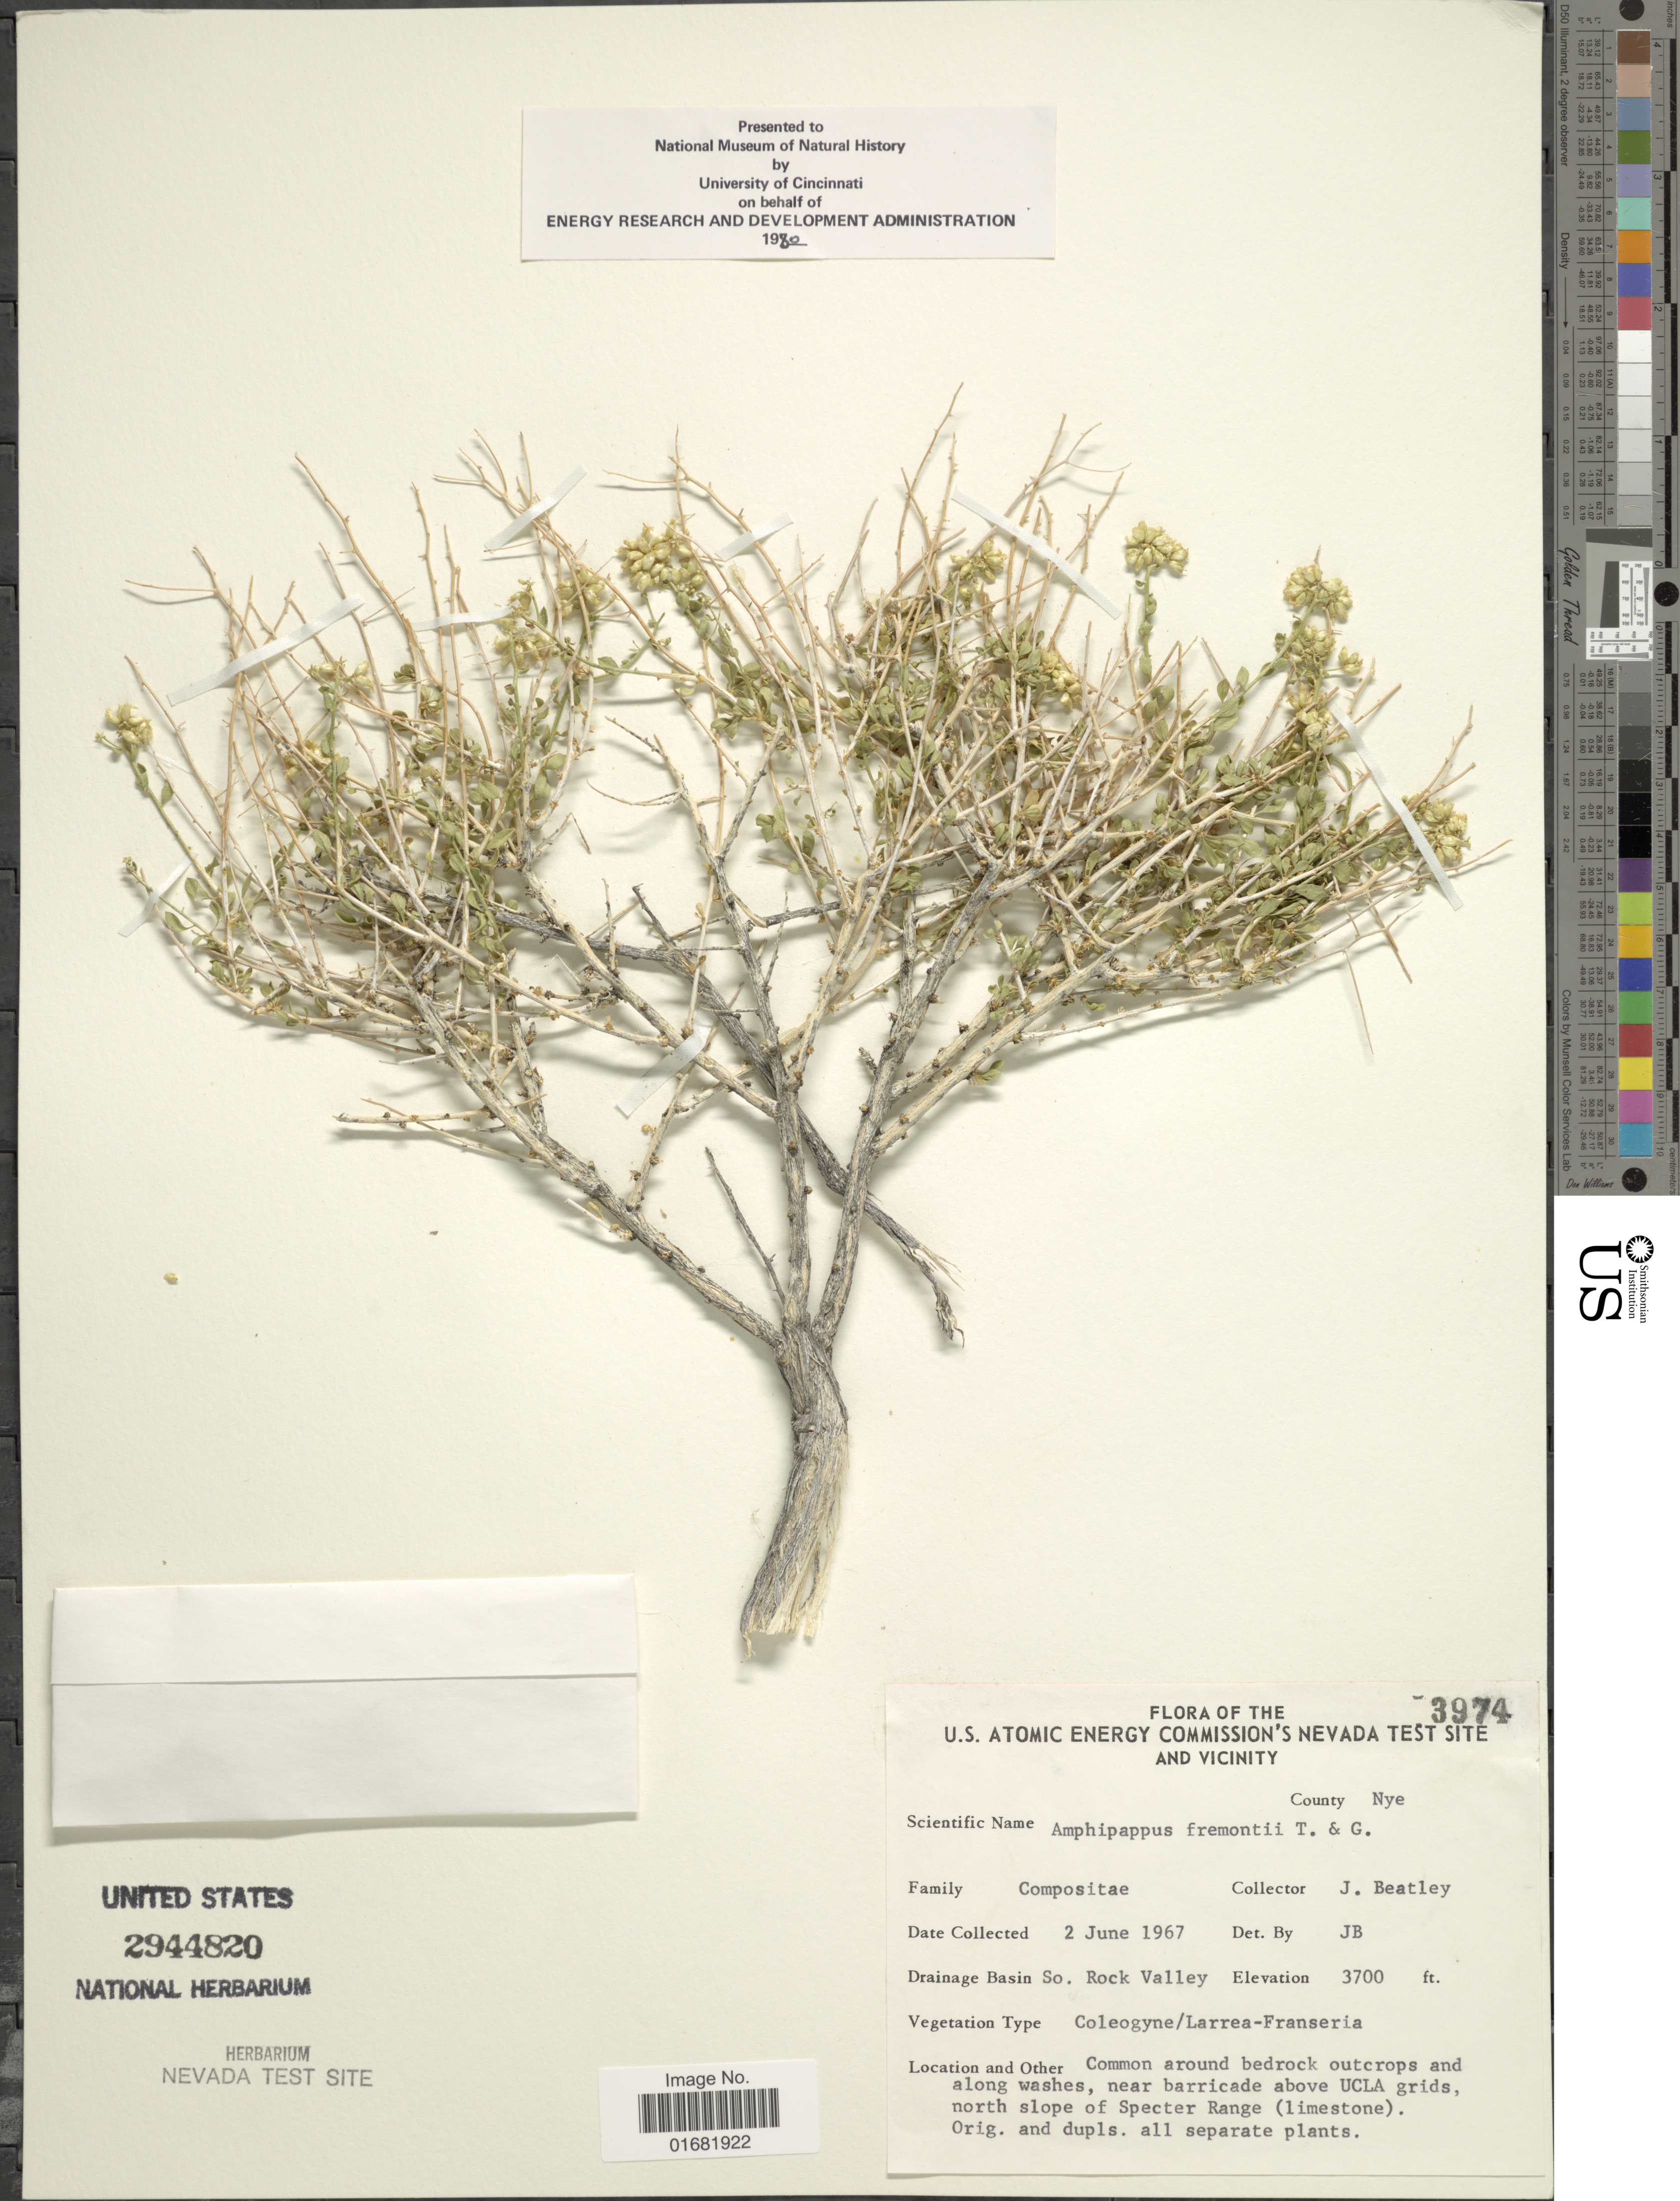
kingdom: Plantae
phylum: Tracheophyta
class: Magnoliopsida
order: Asterales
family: Asteraceae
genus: Amphipappus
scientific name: Amphipappus fremontii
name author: Torr. & A. Gray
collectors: J. C. Beatley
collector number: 3974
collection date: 1967-06-02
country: United States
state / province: Nevada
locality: U.S. Atomic Energy Commission's Nevada Test Site and vicinity. County Nye. Drainage Basin So. Rock Valley. near barricade above UCLA grids, north slope of Specter Range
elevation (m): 1128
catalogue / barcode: US 2944820